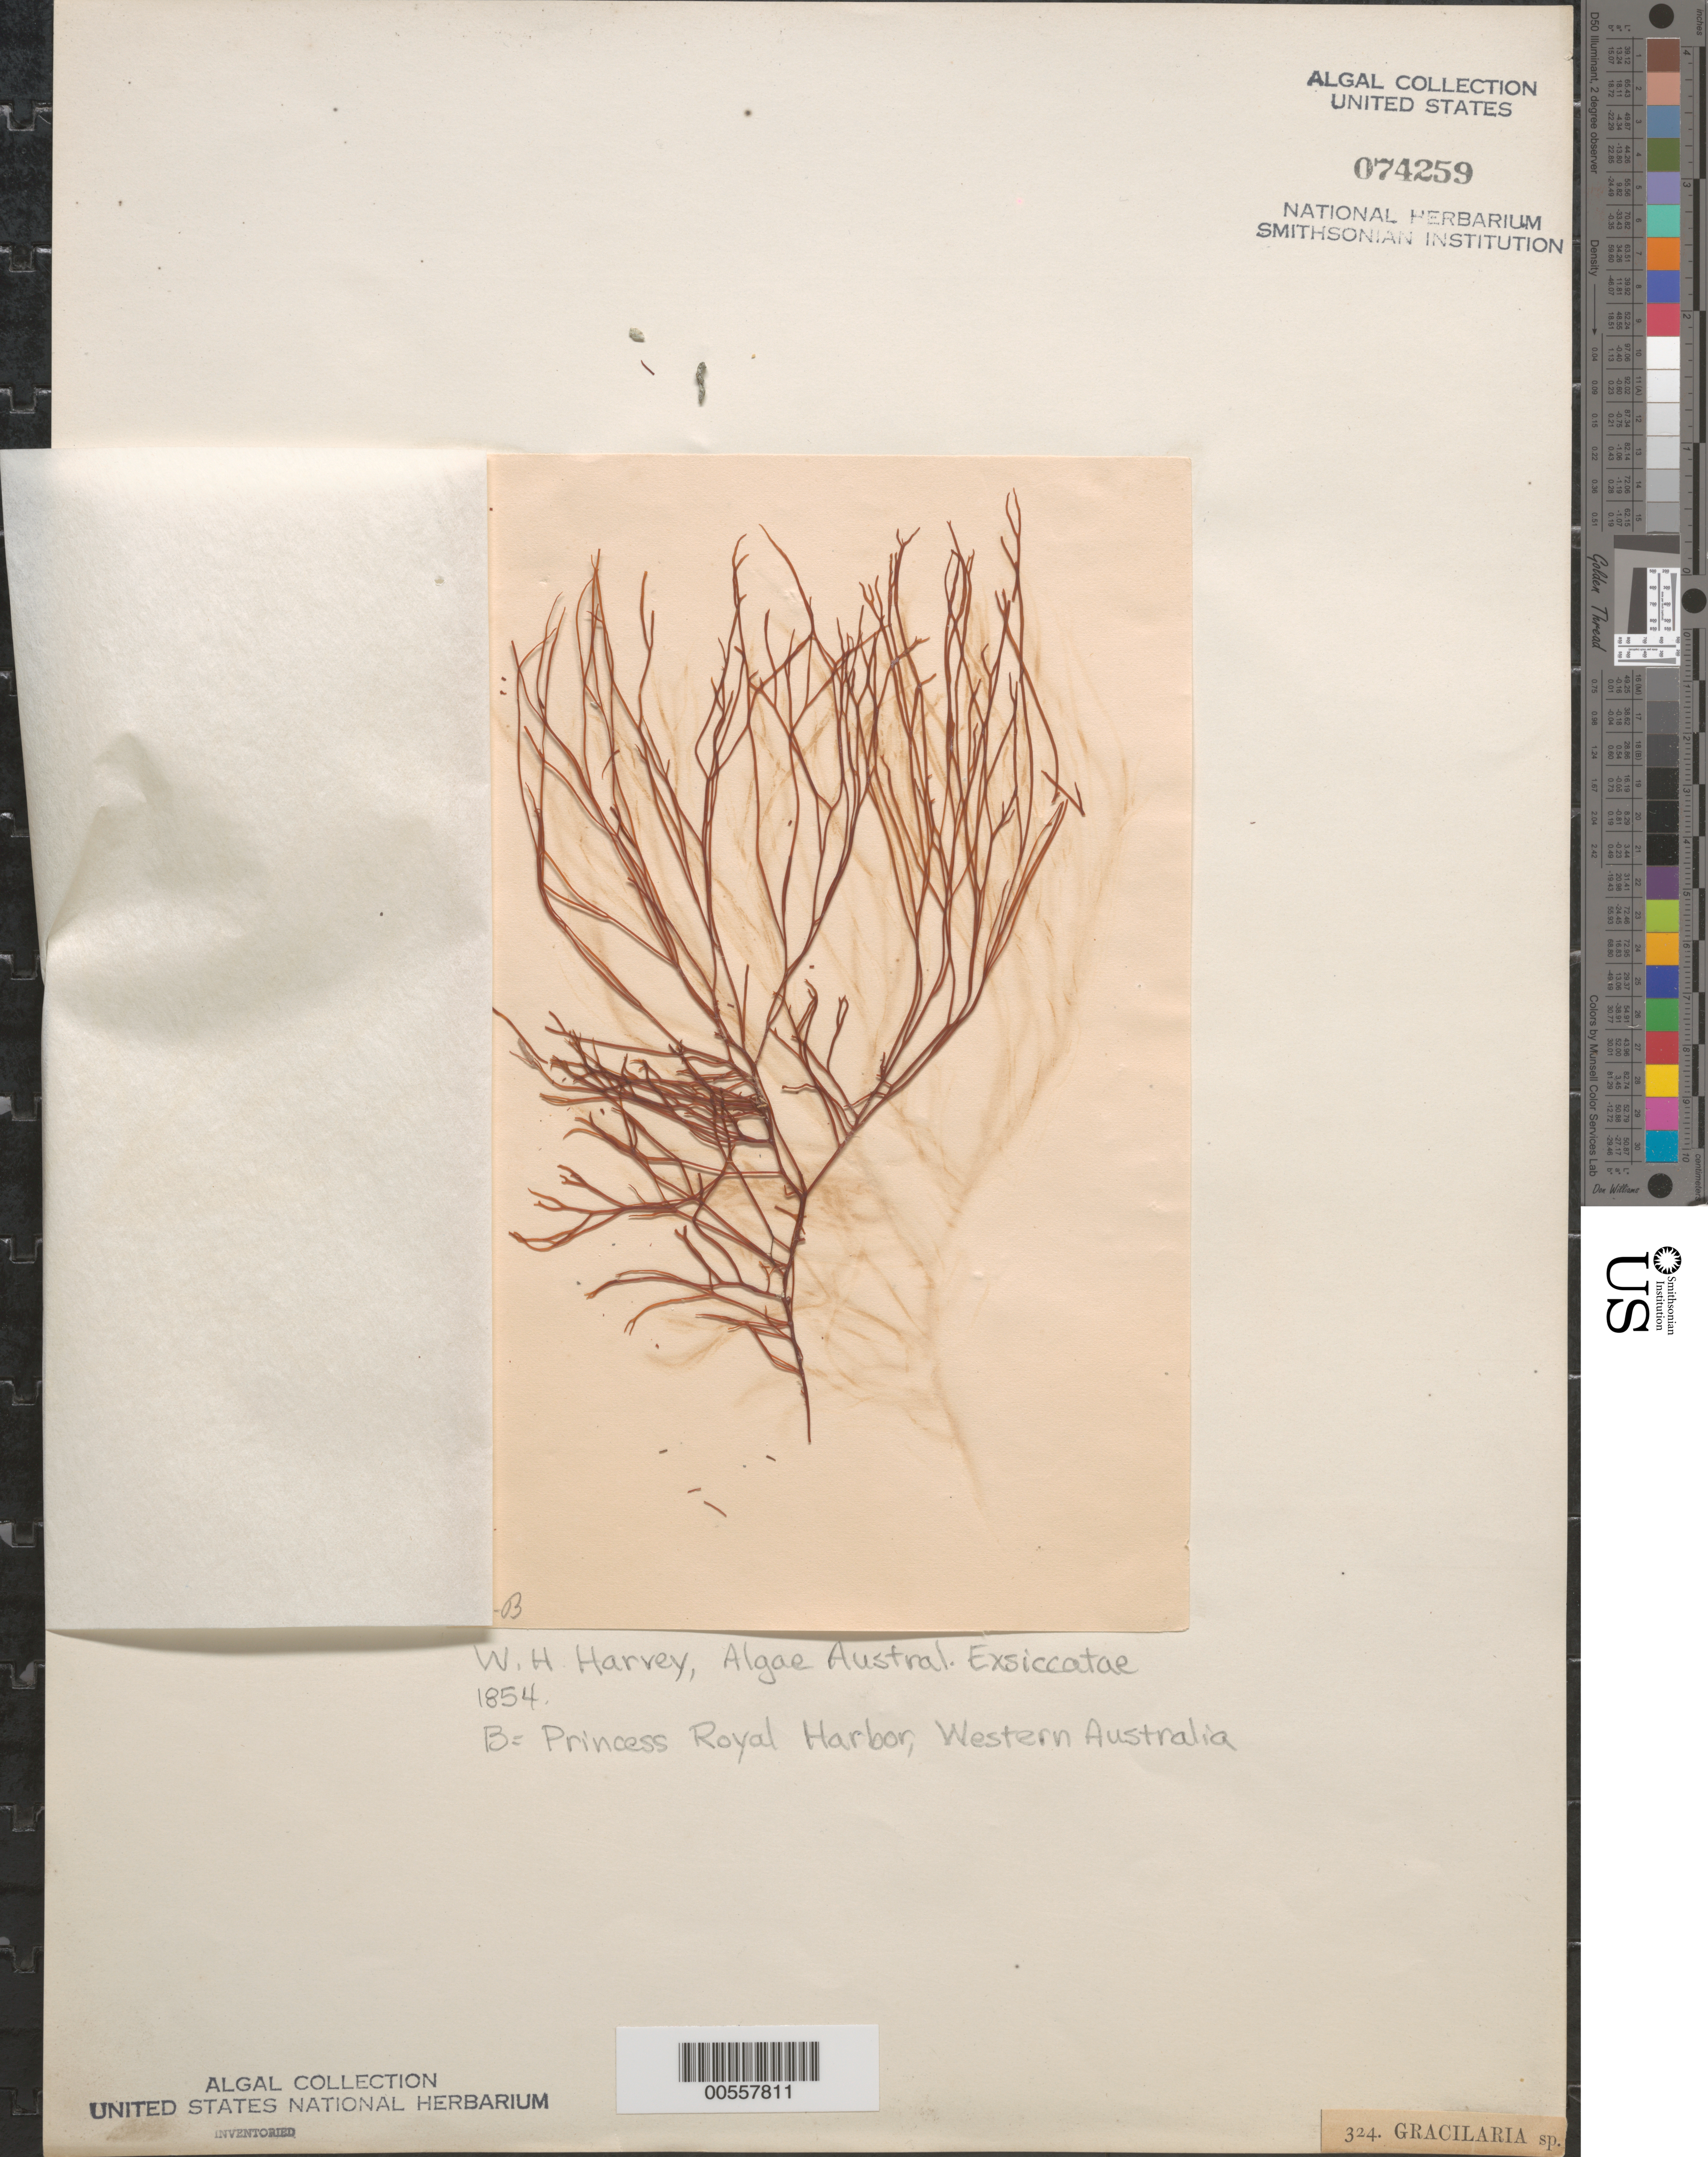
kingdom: Plantae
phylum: Rhodophyta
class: Florideophyceae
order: Gracilariales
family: Gracilariaceae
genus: Gracilaria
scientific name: Gracilaria sp.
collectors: W. Harvey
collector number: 324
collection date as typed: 1854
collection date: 1854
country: Australia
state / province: Western Australia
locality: Princess Royal Harbor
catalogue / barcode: US 74259